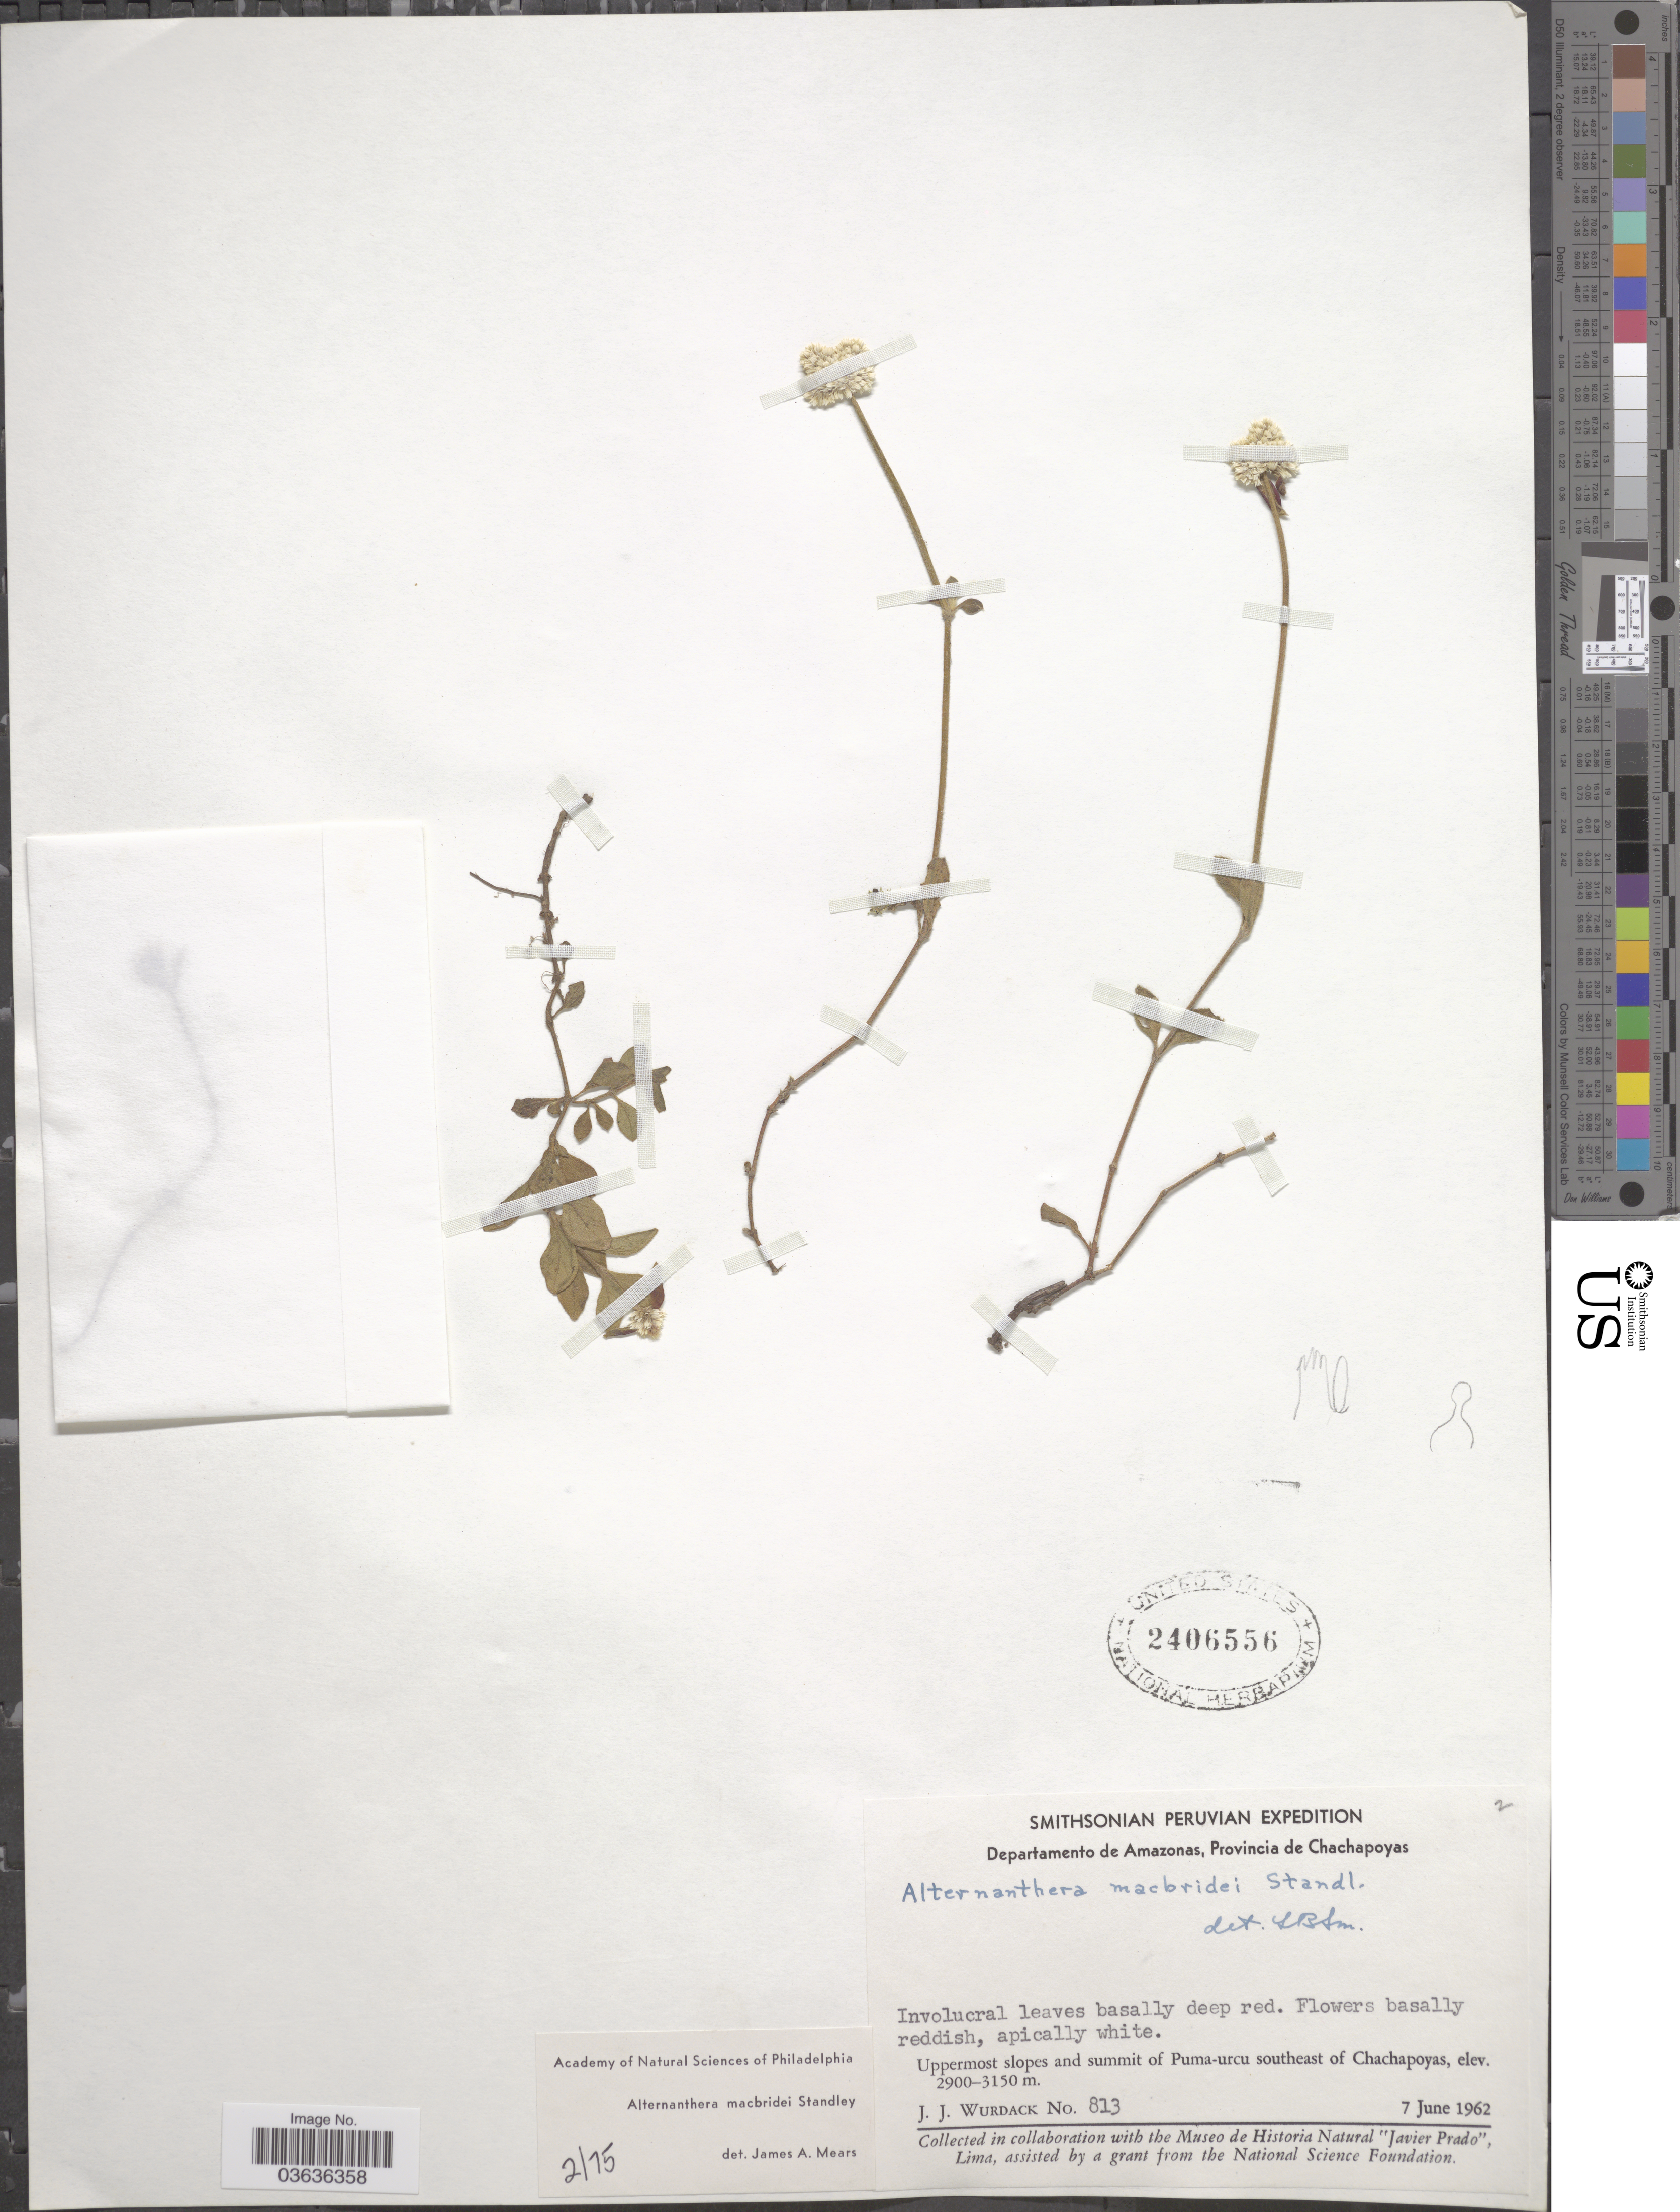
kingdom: Plantae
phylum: Tracheophyta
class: Magnoliopsida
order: Caryophyllales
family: Amaranthaceae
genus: Alternanthera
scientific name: Alternanthera macbridei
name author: Standl.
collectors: J. J. Wurdack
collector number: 813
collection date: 1962-06-07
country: Peru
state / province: Amazonas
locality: Departamento de Amazonas, Provincia de Chachapoyas. Uppermost slopes and summit of Puma-urcu southeast of Chachapoyas.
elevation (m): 2900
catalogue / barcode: US 2406556